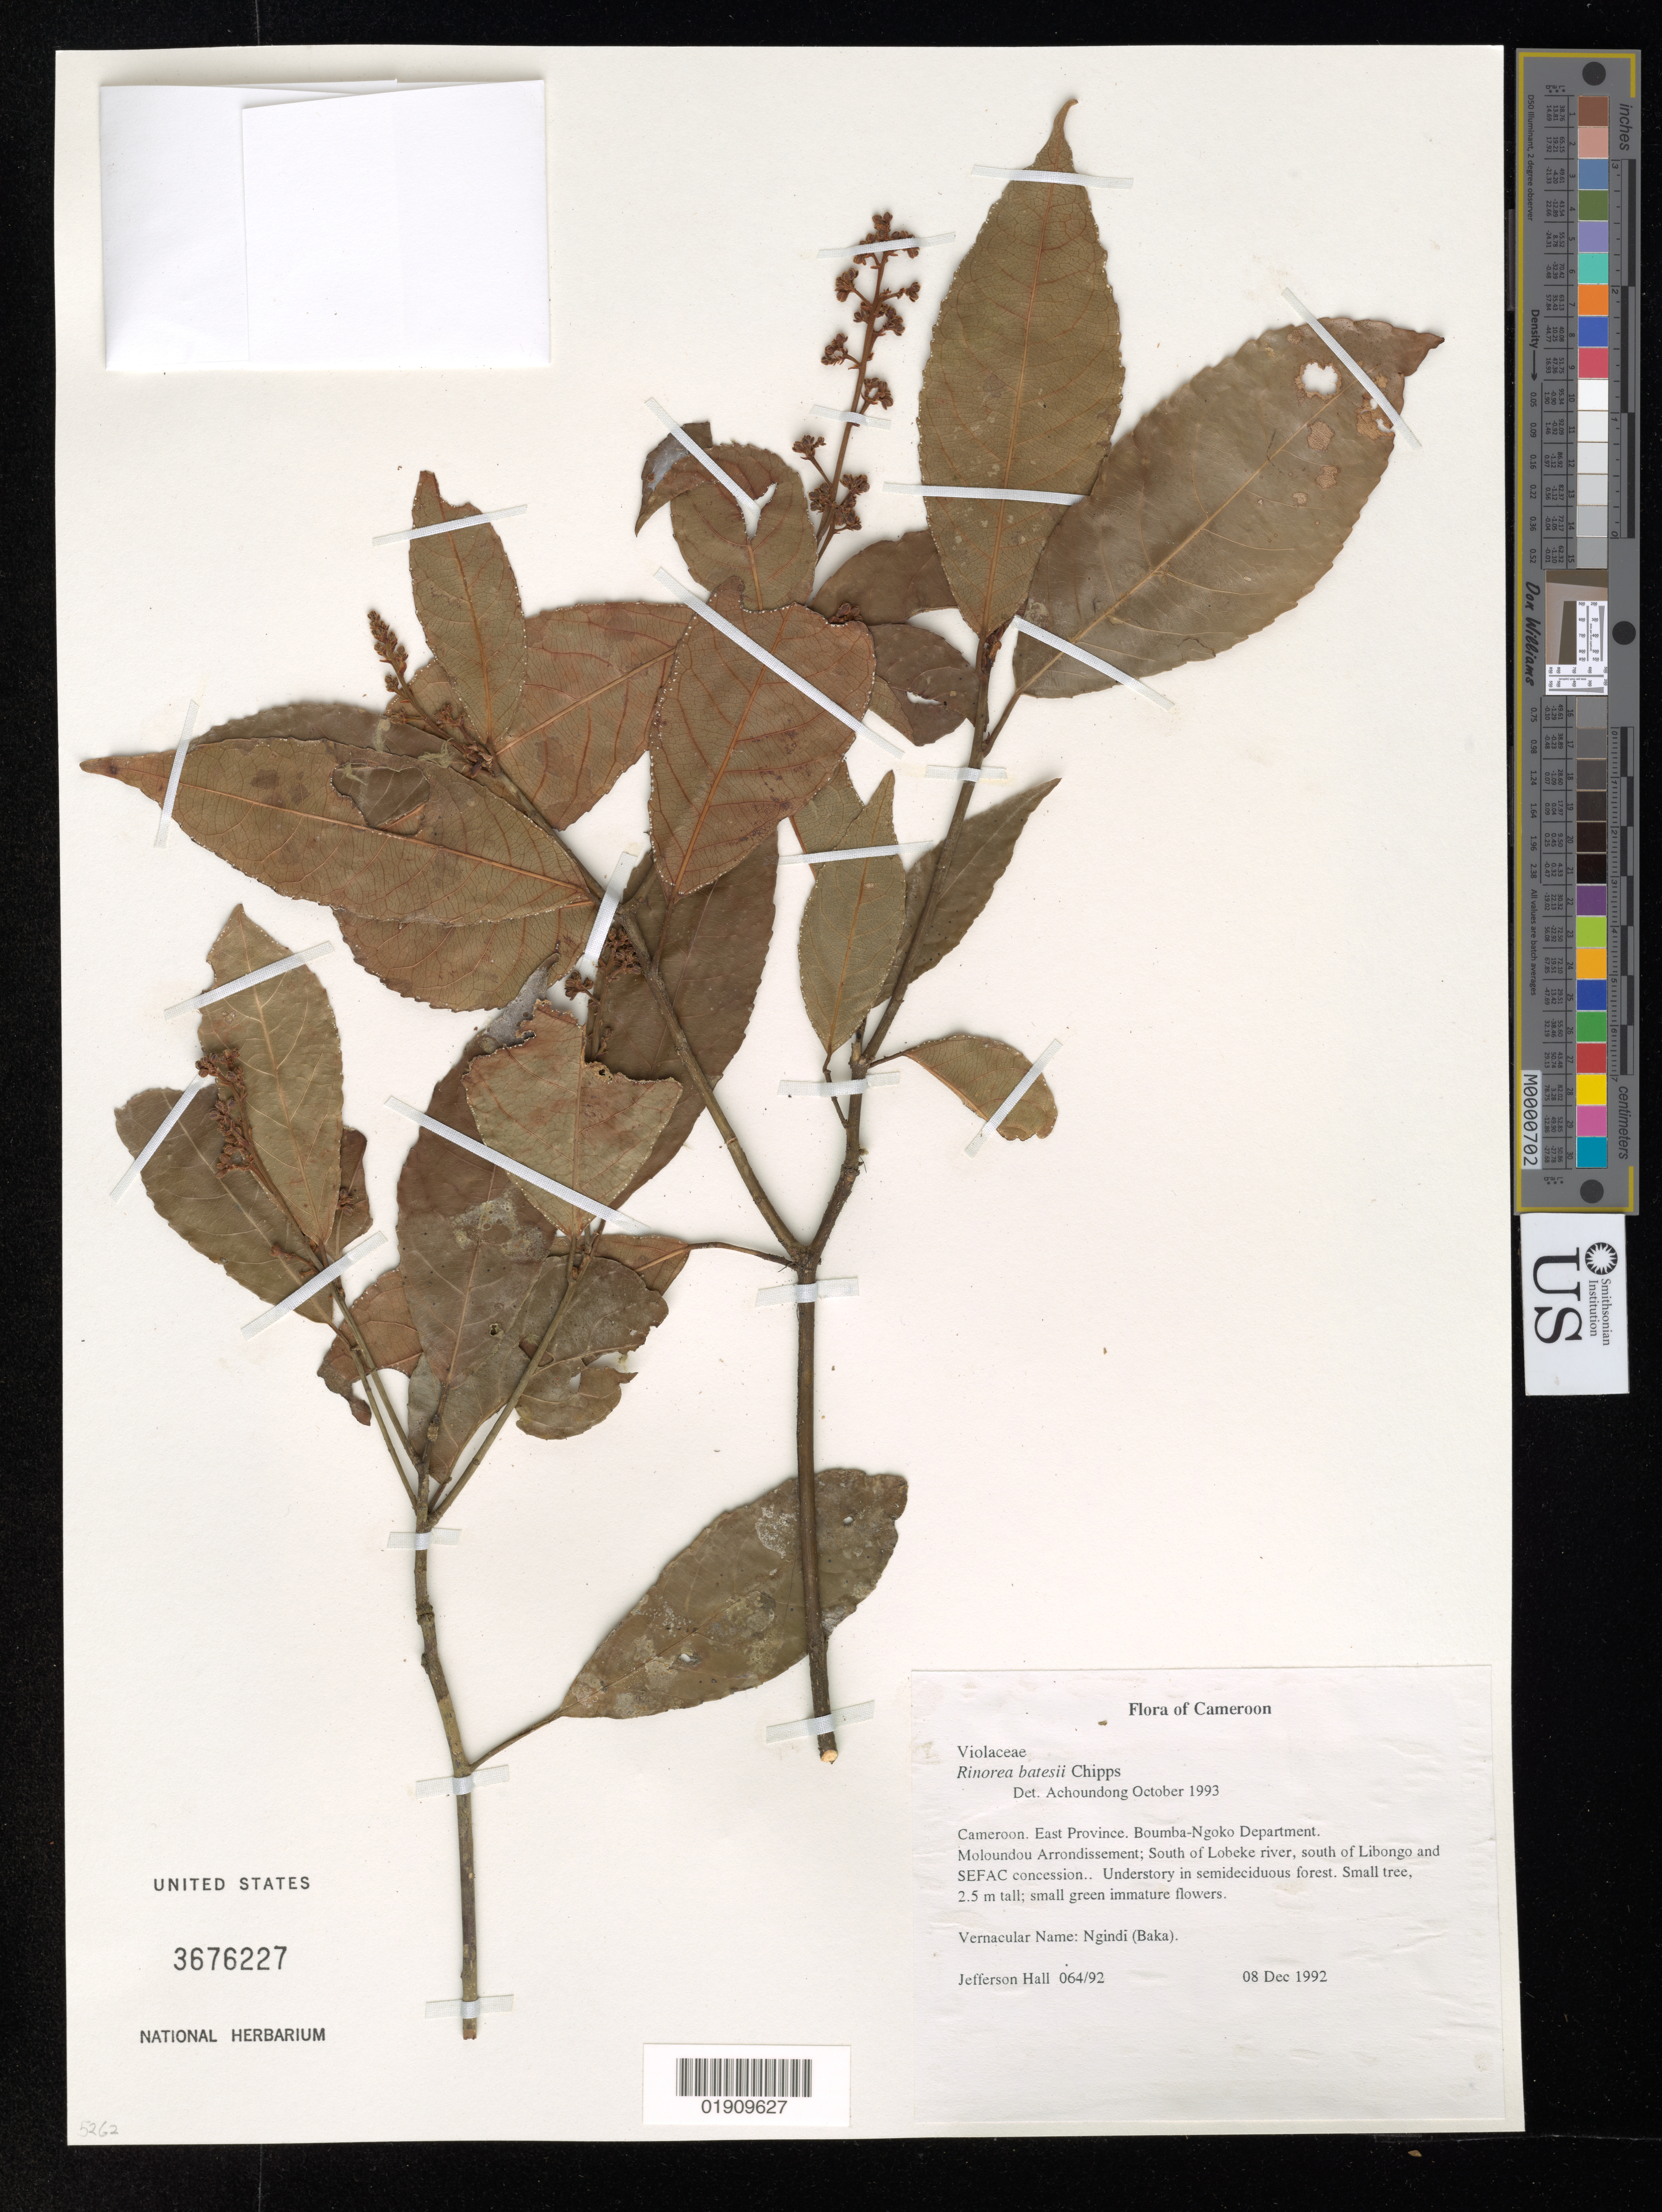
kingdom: Plantae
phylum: Tracheophyta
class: Magnoliopsida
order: Malpighiales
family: Violaceae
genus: Rinorea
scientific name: Rinorea batesii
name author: Chipp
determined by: Achoundong, --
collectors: J. Hall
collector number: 064/92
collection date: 1992-12-08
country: Cameroon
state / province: Est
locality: Boumba-Ngoko Department. Boumba-Ngoko Department. Moloundou Arroundissement; South of Lobeke river, south of Libongo and SEFAC concession.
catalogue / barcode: US 3676227